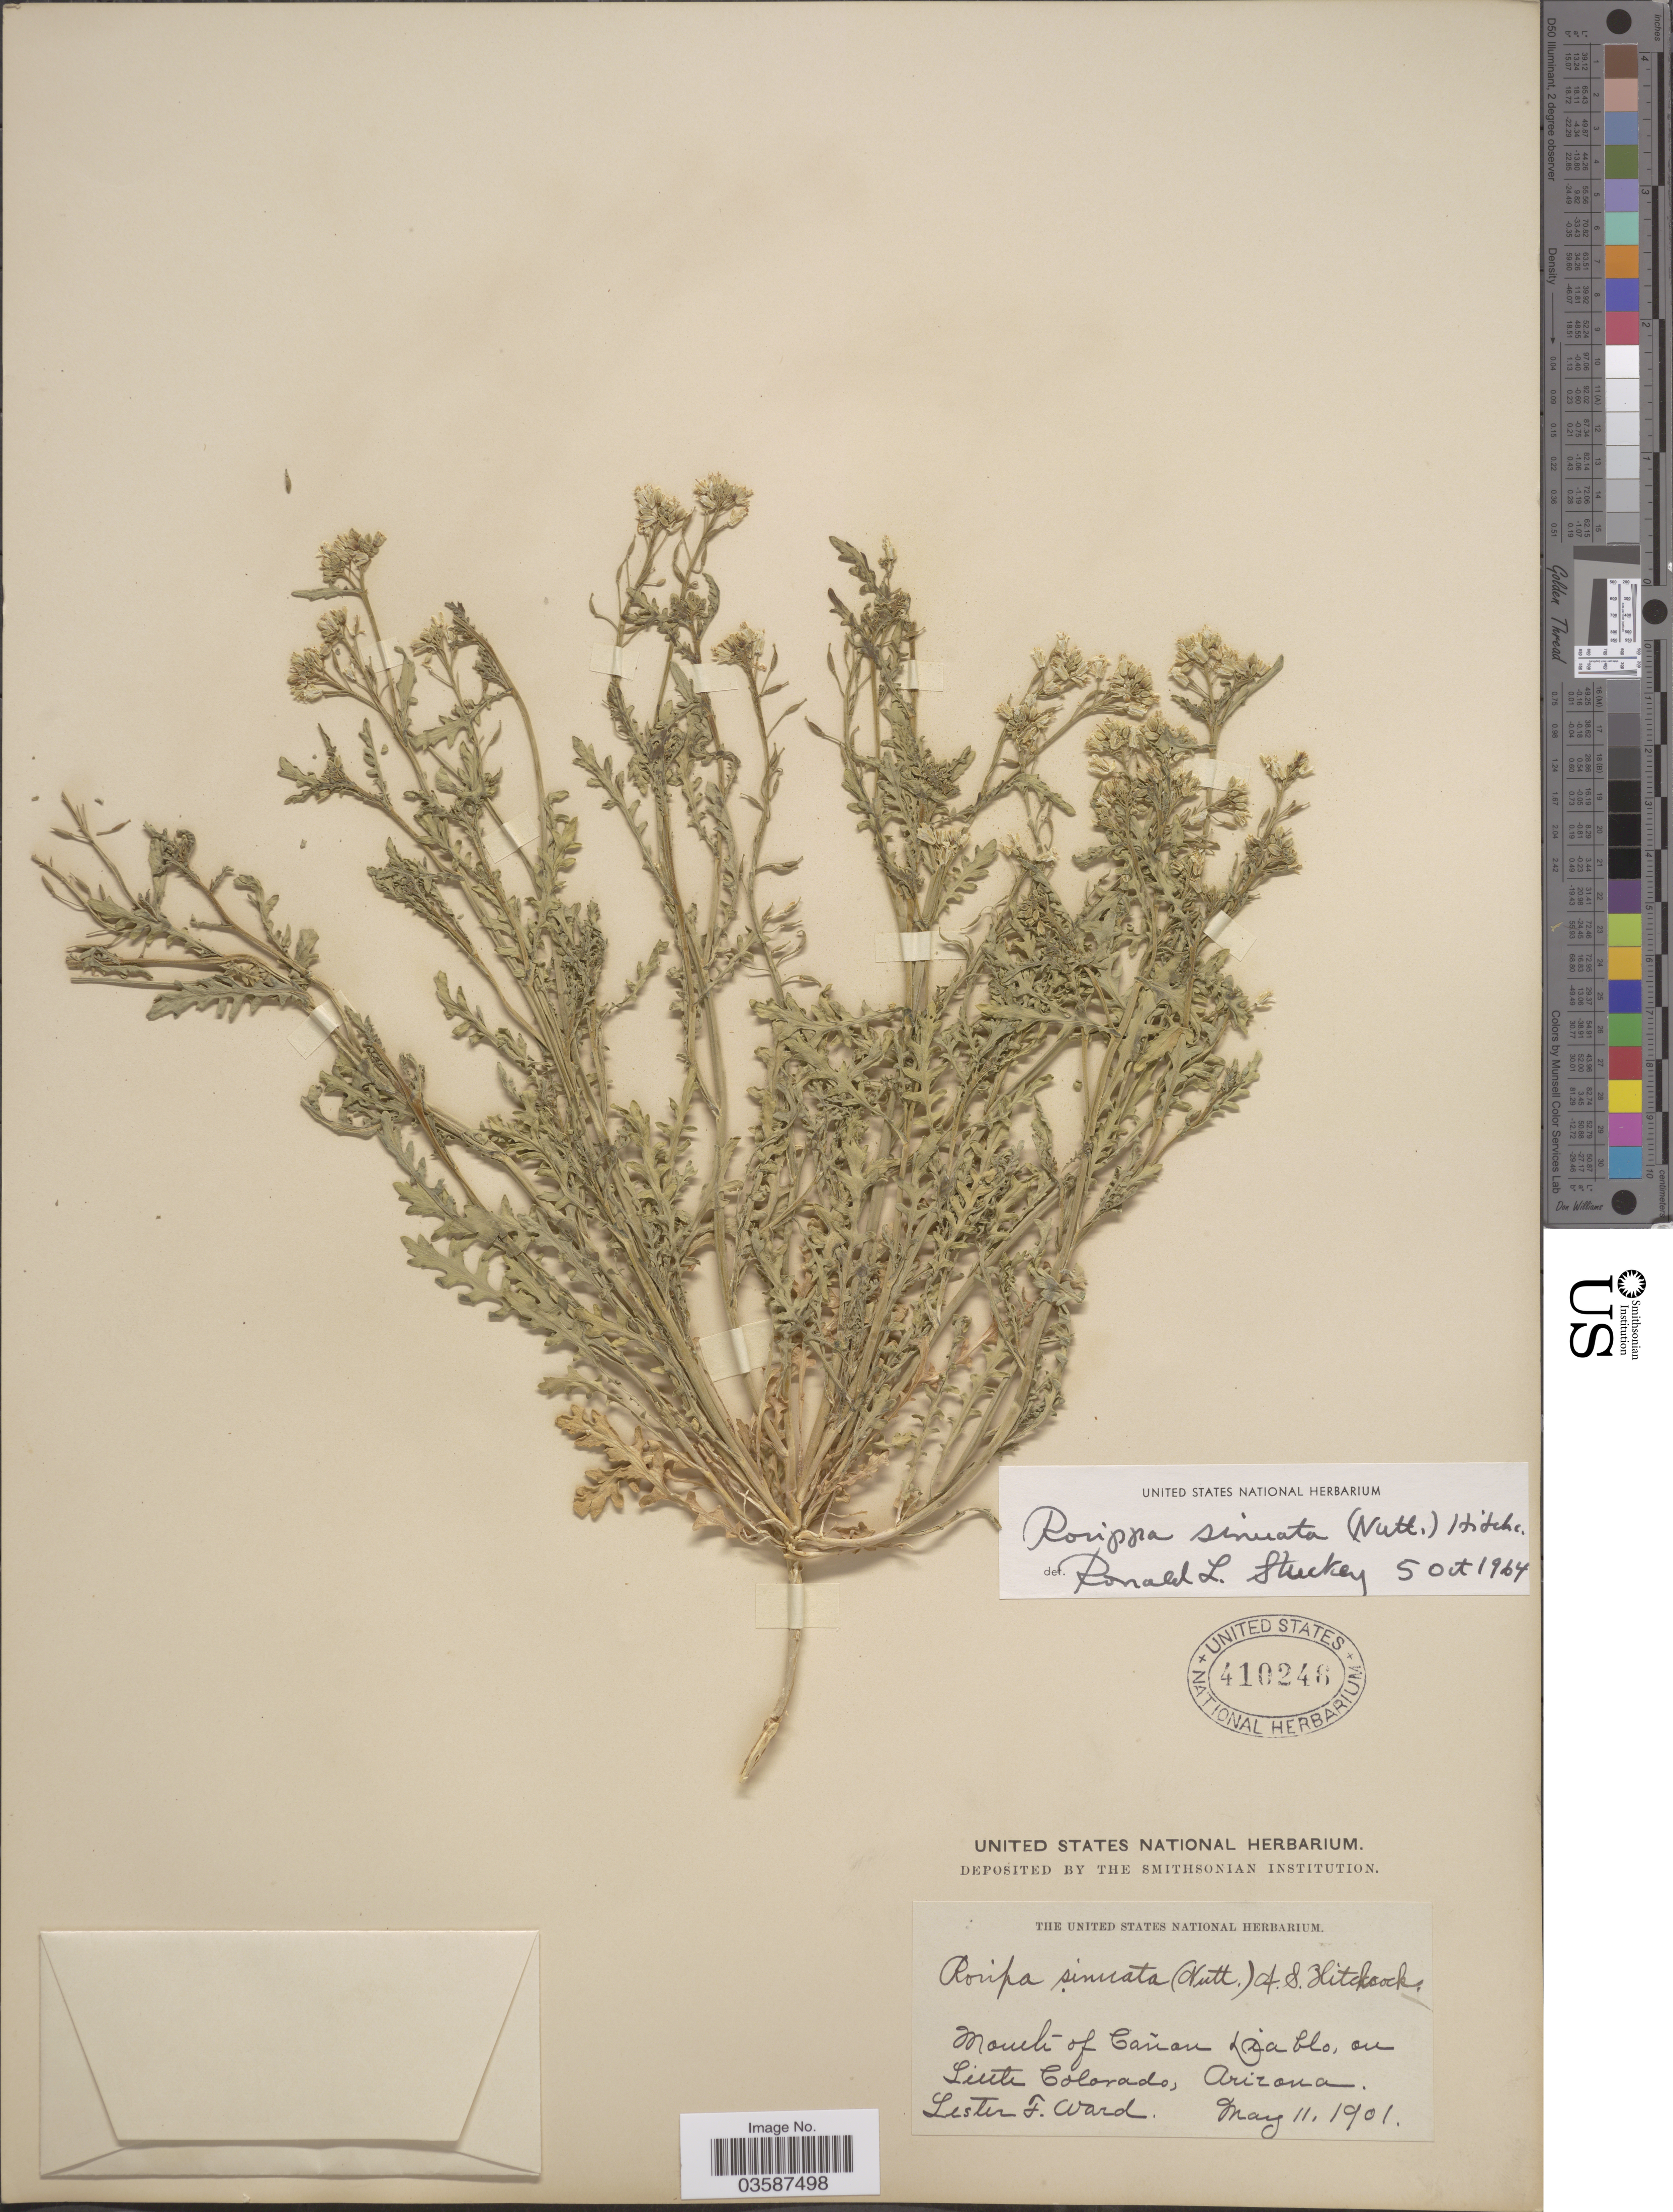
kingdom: Plantae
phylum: Tracheophyta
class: Magnoliopsida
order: Brassicales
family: Brassicaceae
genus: Rorippa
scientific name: Rorippa sinuata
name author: (Nutt.) Hitchc.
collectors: L. F. Ward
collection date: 1901-05-11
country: United States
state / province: Arizona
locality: Mouth of Cañau Diablo, ou. Little Colorado.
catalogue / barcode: US 410246